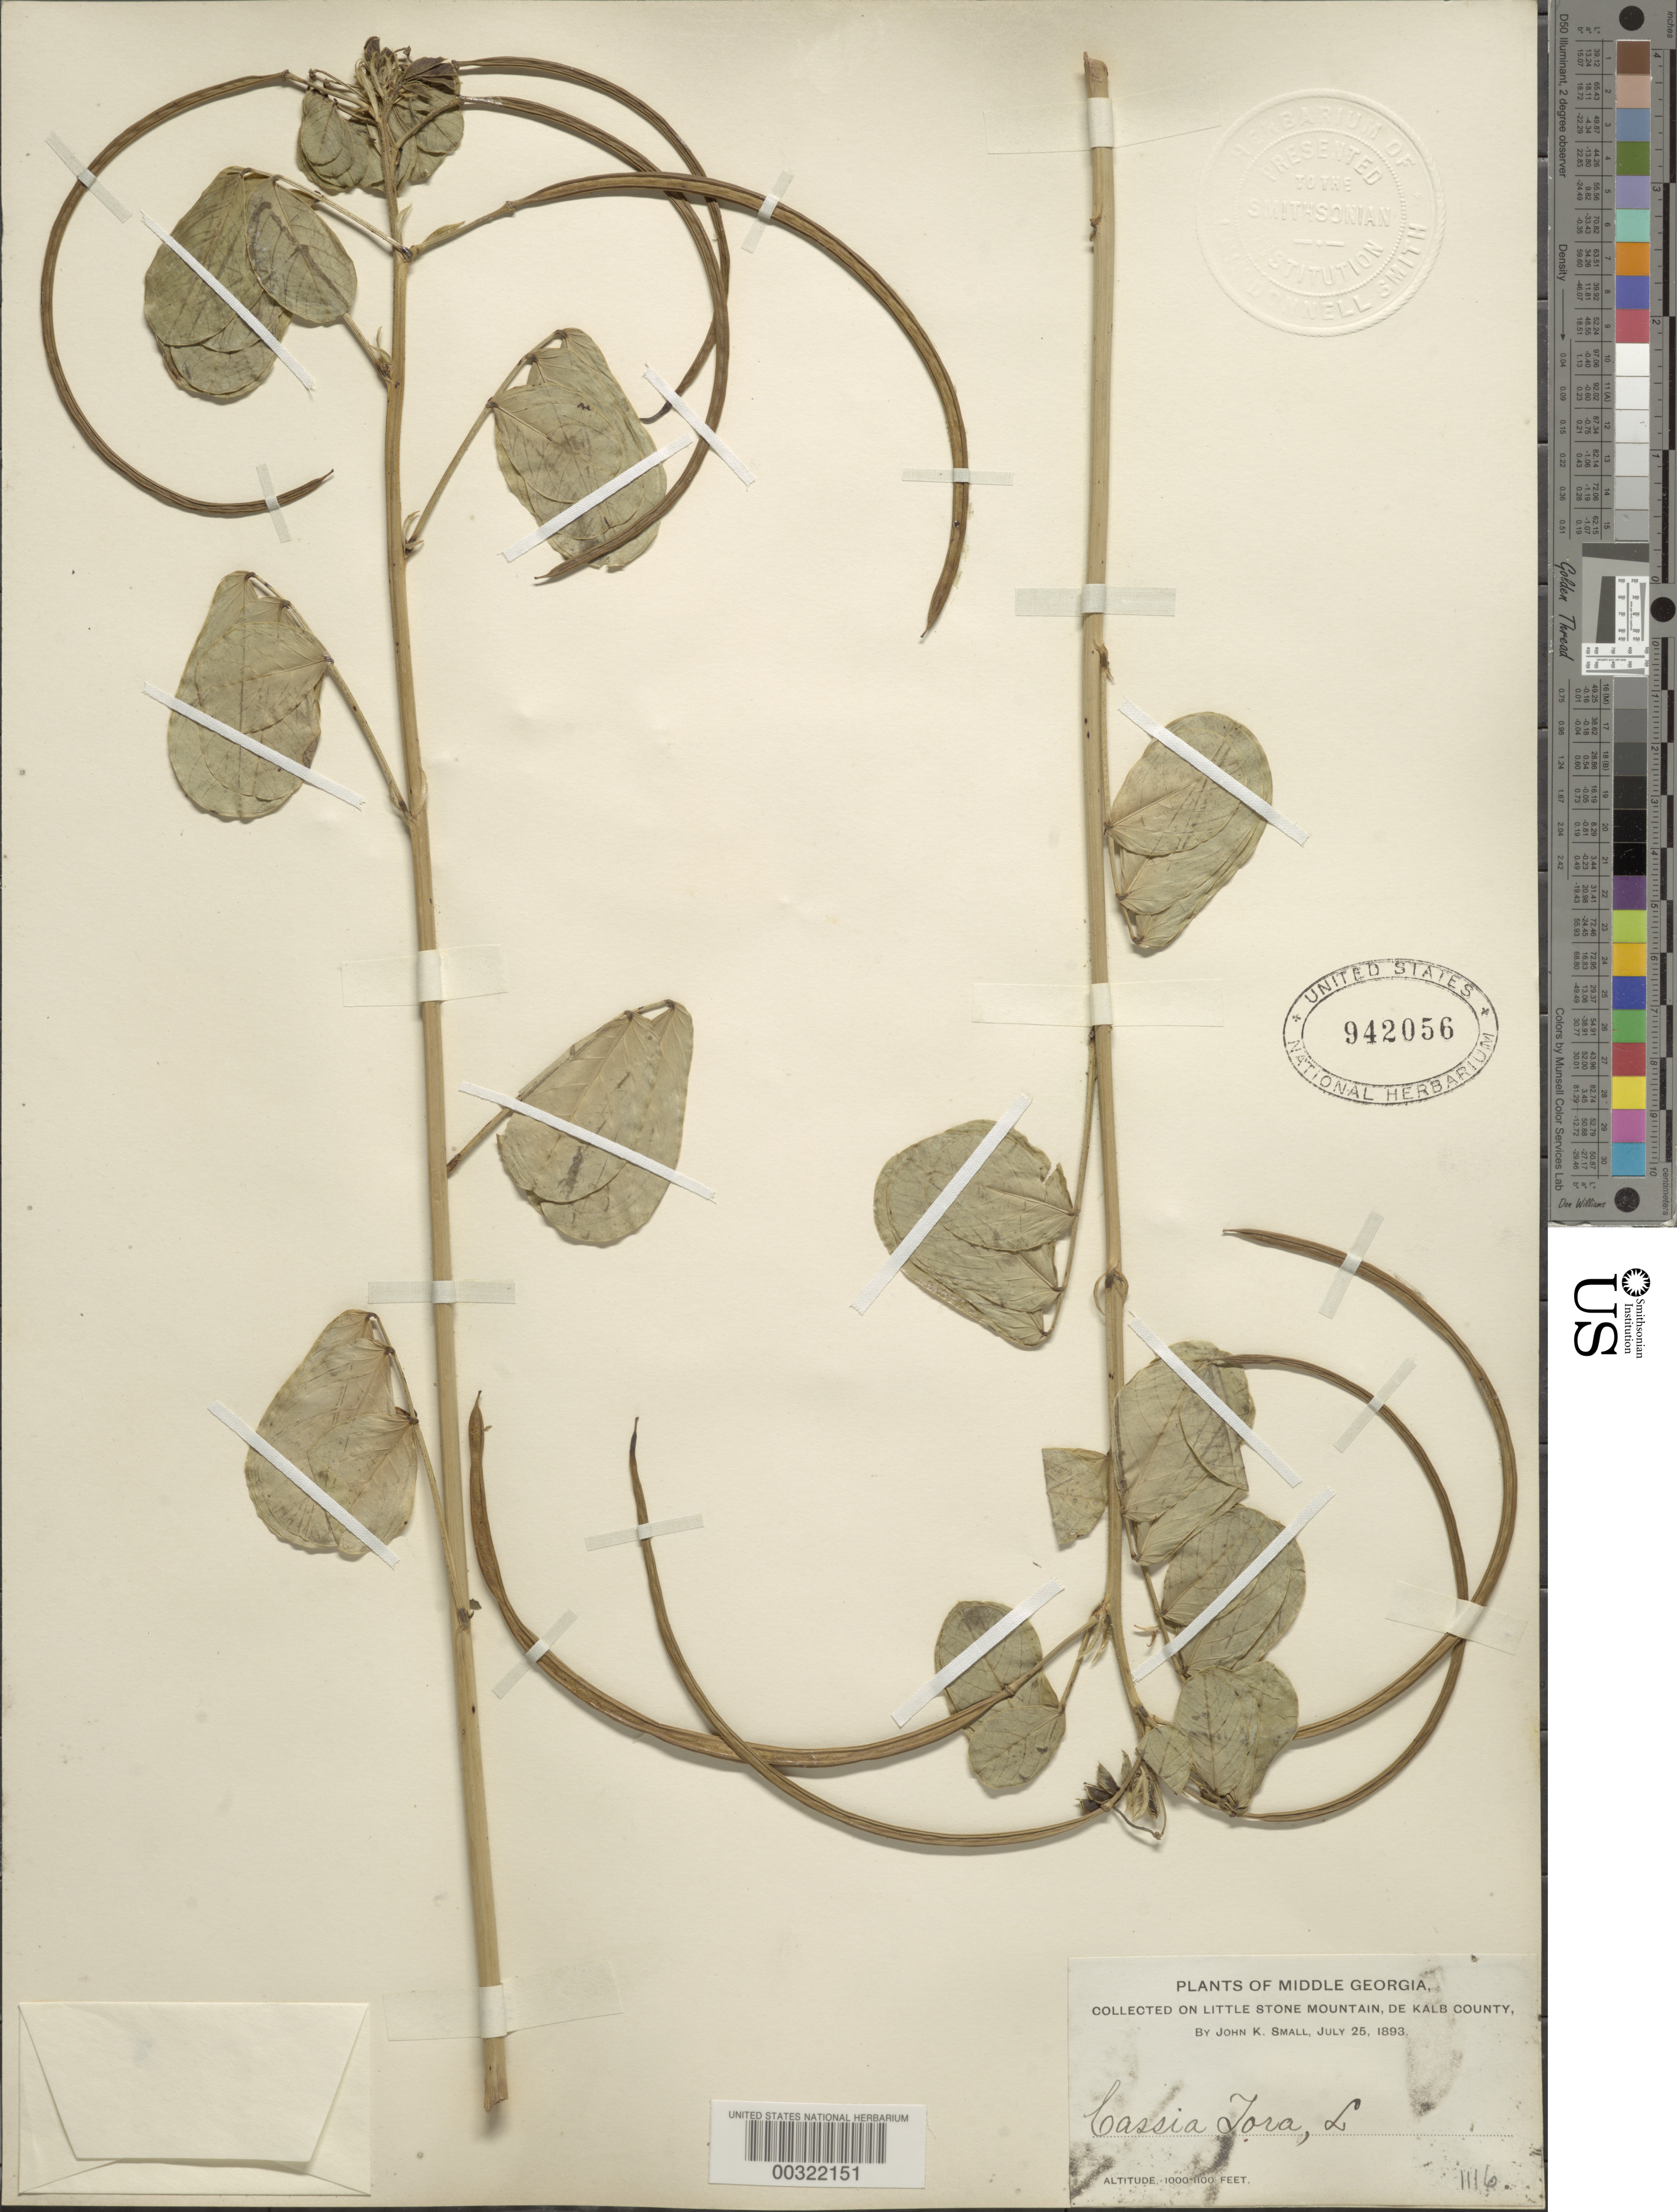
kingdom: Plantae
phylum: Tracheophyta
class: Magnoliopsida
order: Fabales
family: Fabaceae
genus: Senna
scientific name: Senna obtusifolia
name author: (L.) H.S. Irwin & Barneby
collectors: J. K. Small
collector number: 1116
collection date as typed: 25 Jul 1893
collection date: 1893-07-25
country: United States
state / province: Georgia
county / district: De Kalb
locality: On little stone mountain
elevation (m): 305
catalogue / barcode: US 942056